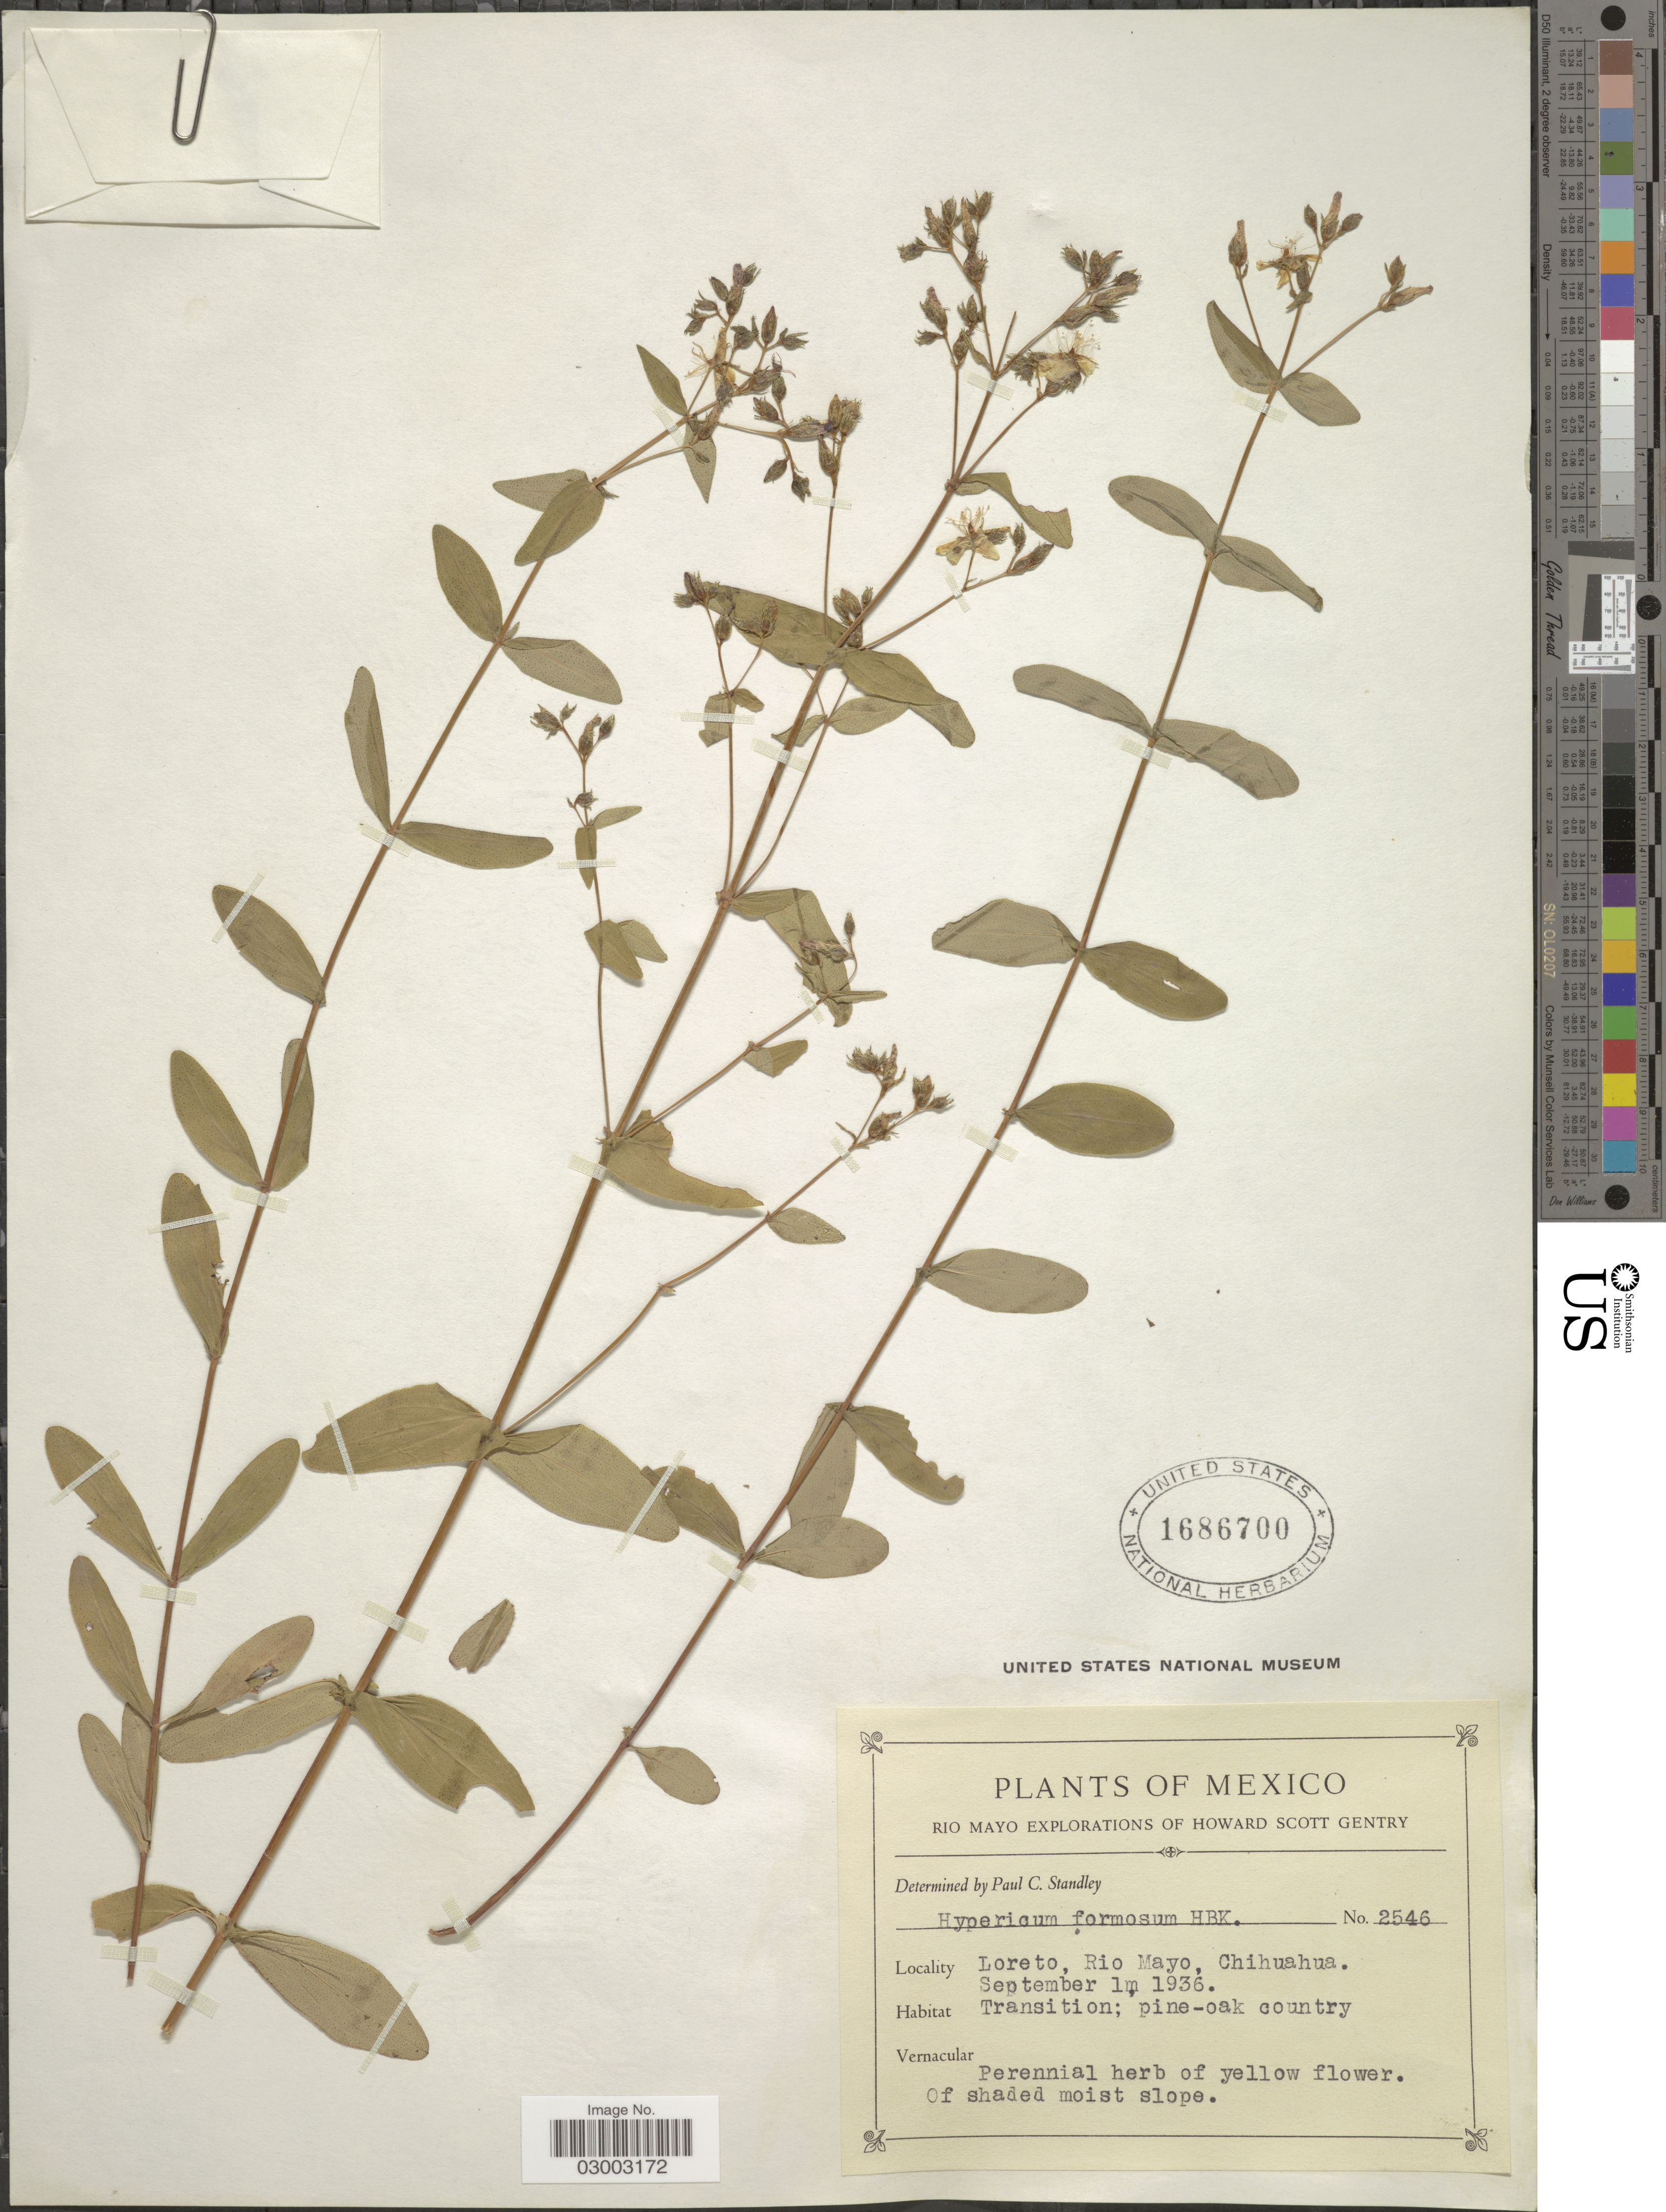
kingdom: Plantae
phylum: Tracheophyta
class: Magnoliopsida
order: Malpighiales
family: Hypericaceae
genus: Hypericum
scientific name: Hypericum formosum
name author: Kunth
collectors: H. S. Gentry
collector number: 2546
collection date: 1936-09-01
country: Mexico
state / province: Chihuahua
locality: Loreto, Rio Mayo, Chihuahua.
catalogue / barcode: US 1686700